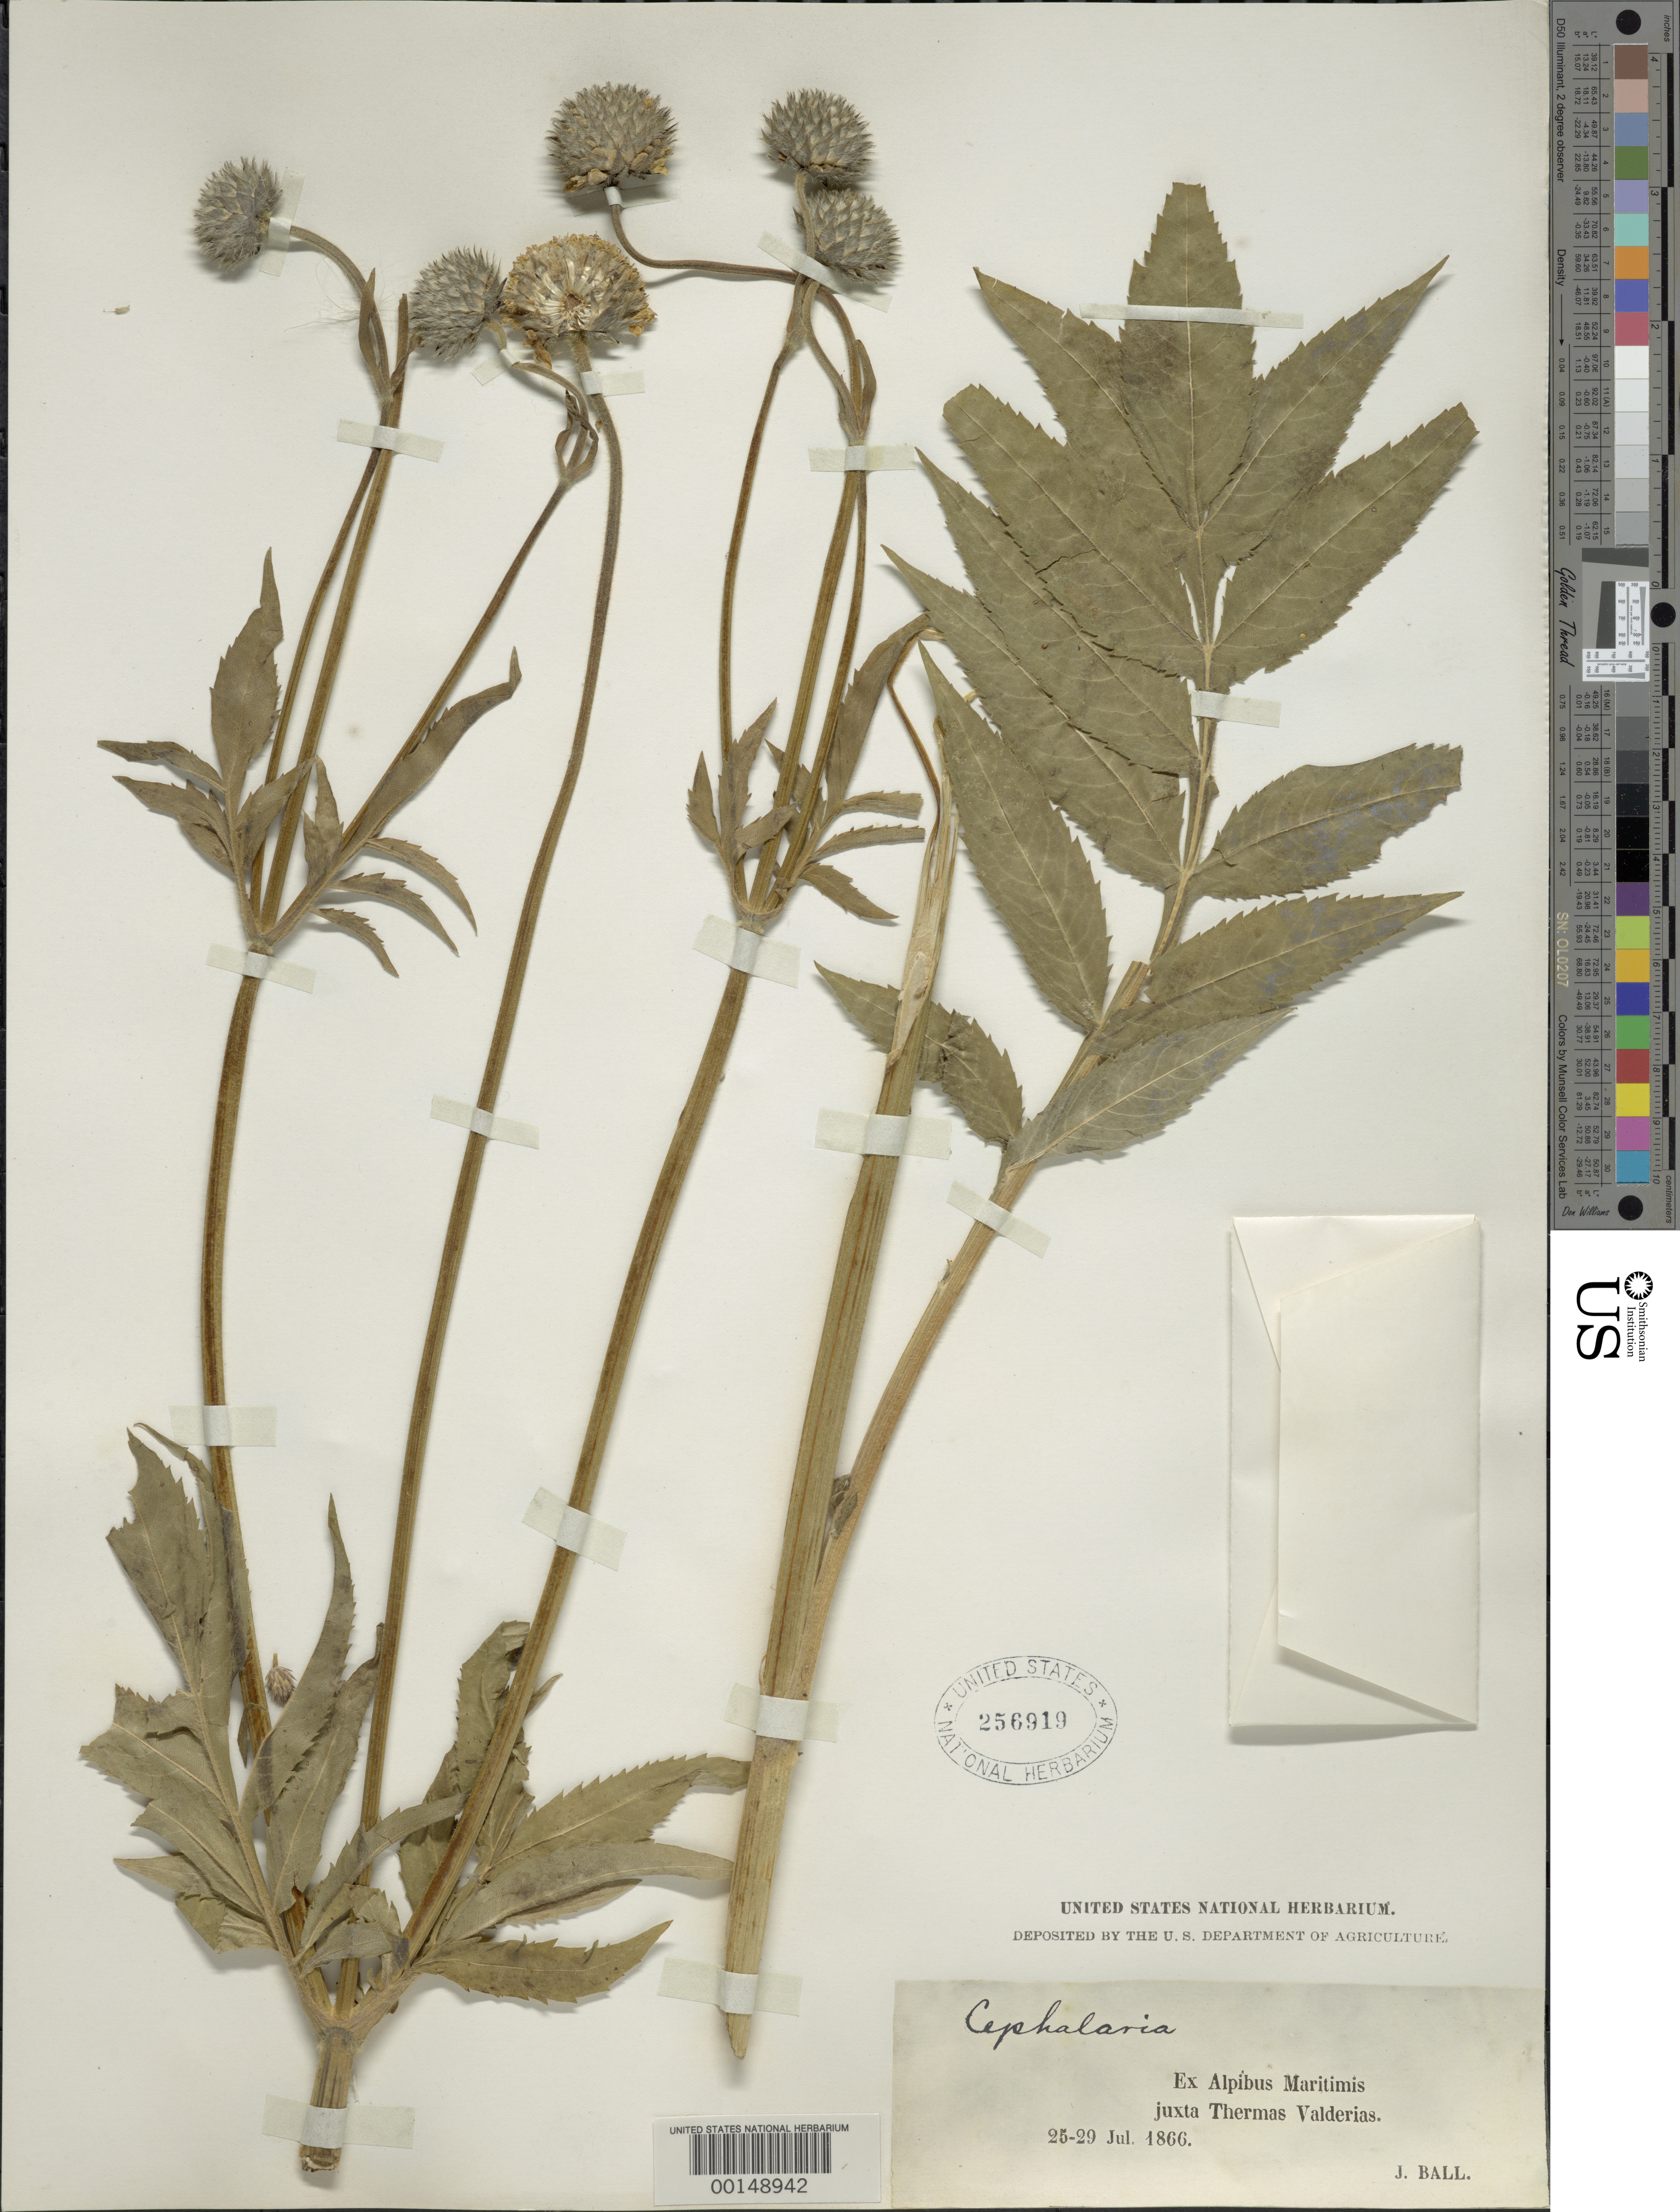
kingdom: Plantae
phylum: Tracheophyta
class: Magnoliopsida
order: Dipsacales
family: Caprifoliaceae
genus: Cephalaria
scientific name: Cephalaria sp.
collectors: J. Ball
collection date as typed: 25 Jul 1866 to 29 Jul 1866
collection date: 1866-07-25/1866-07-29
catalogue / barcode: US 256919